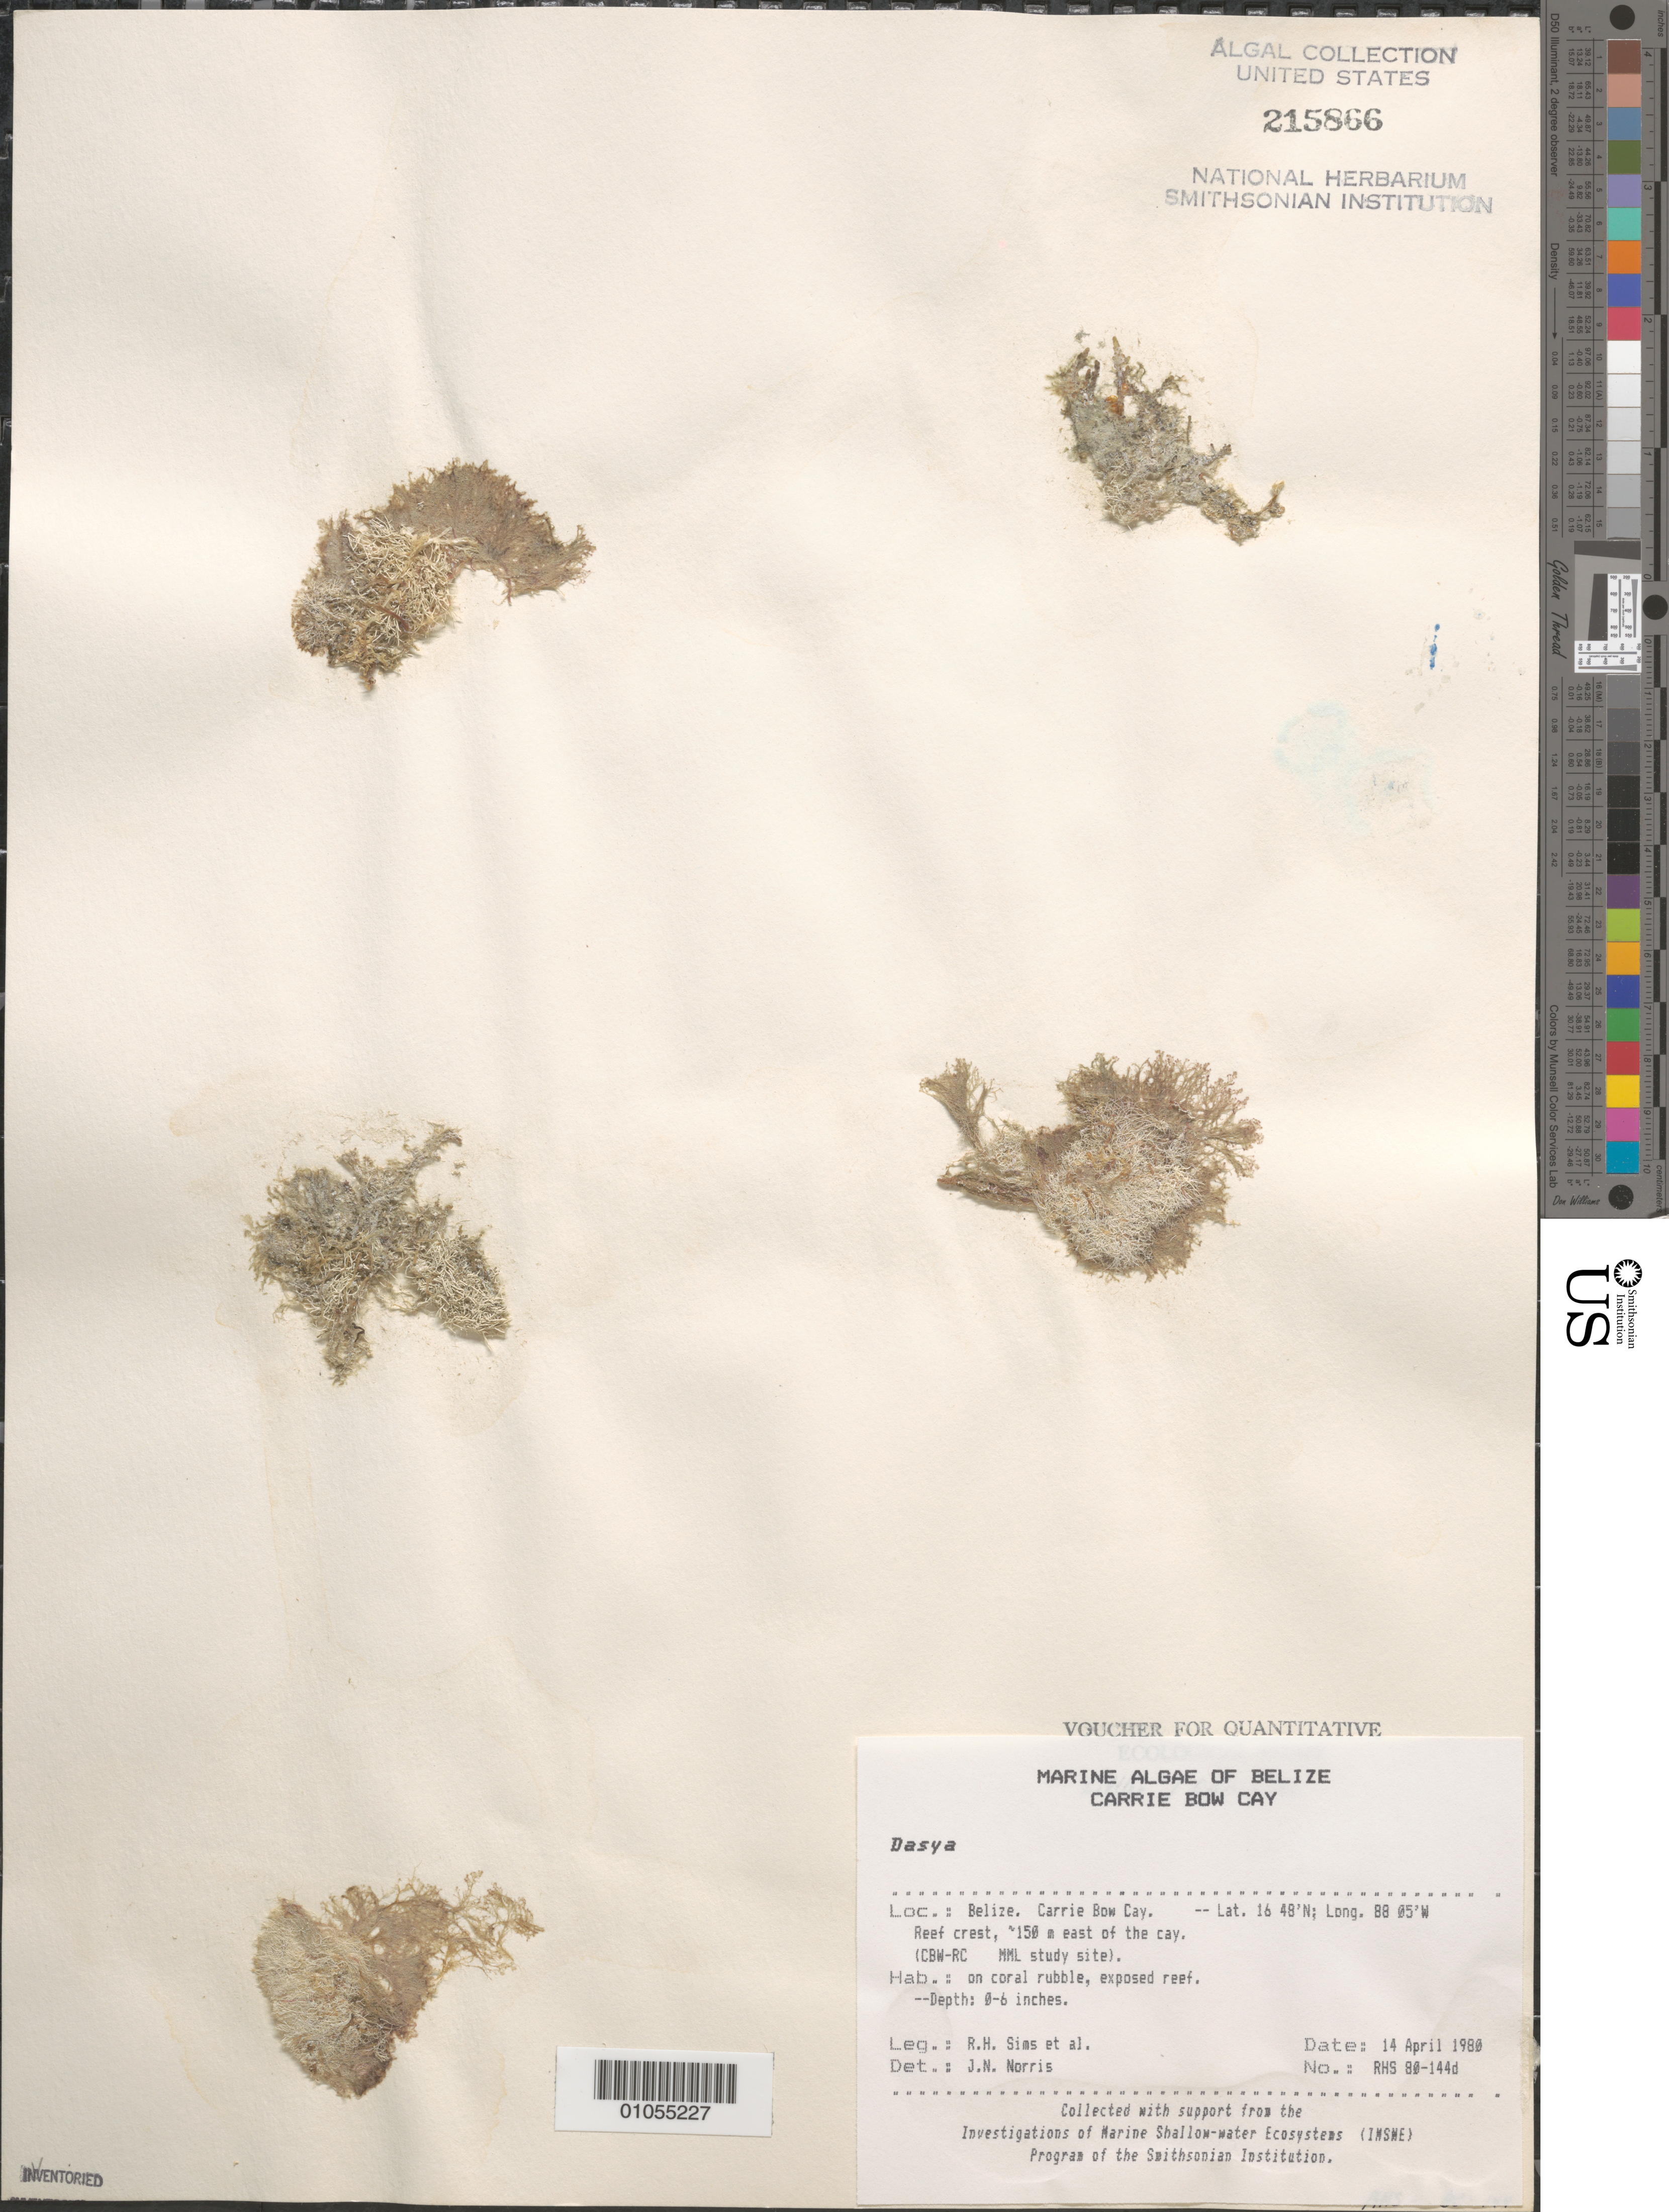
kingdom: Plantae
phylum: Rhodophyta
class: Florideophyceae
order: Ceramiales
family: Dasyaceae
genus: Dasya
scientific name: Dasya sp.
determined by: Norris, James N.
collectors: R. H. Sims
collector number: RHS 80-144D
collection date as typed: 14 Apr 1980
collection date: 1980-04-14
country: Belize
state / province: Stann Creek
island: Carrie Bow Cay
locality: Reef crest ca. 150 m east of Carrie Bow Cay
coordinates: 16 48'N, 88 05'W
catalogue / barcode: US 215866